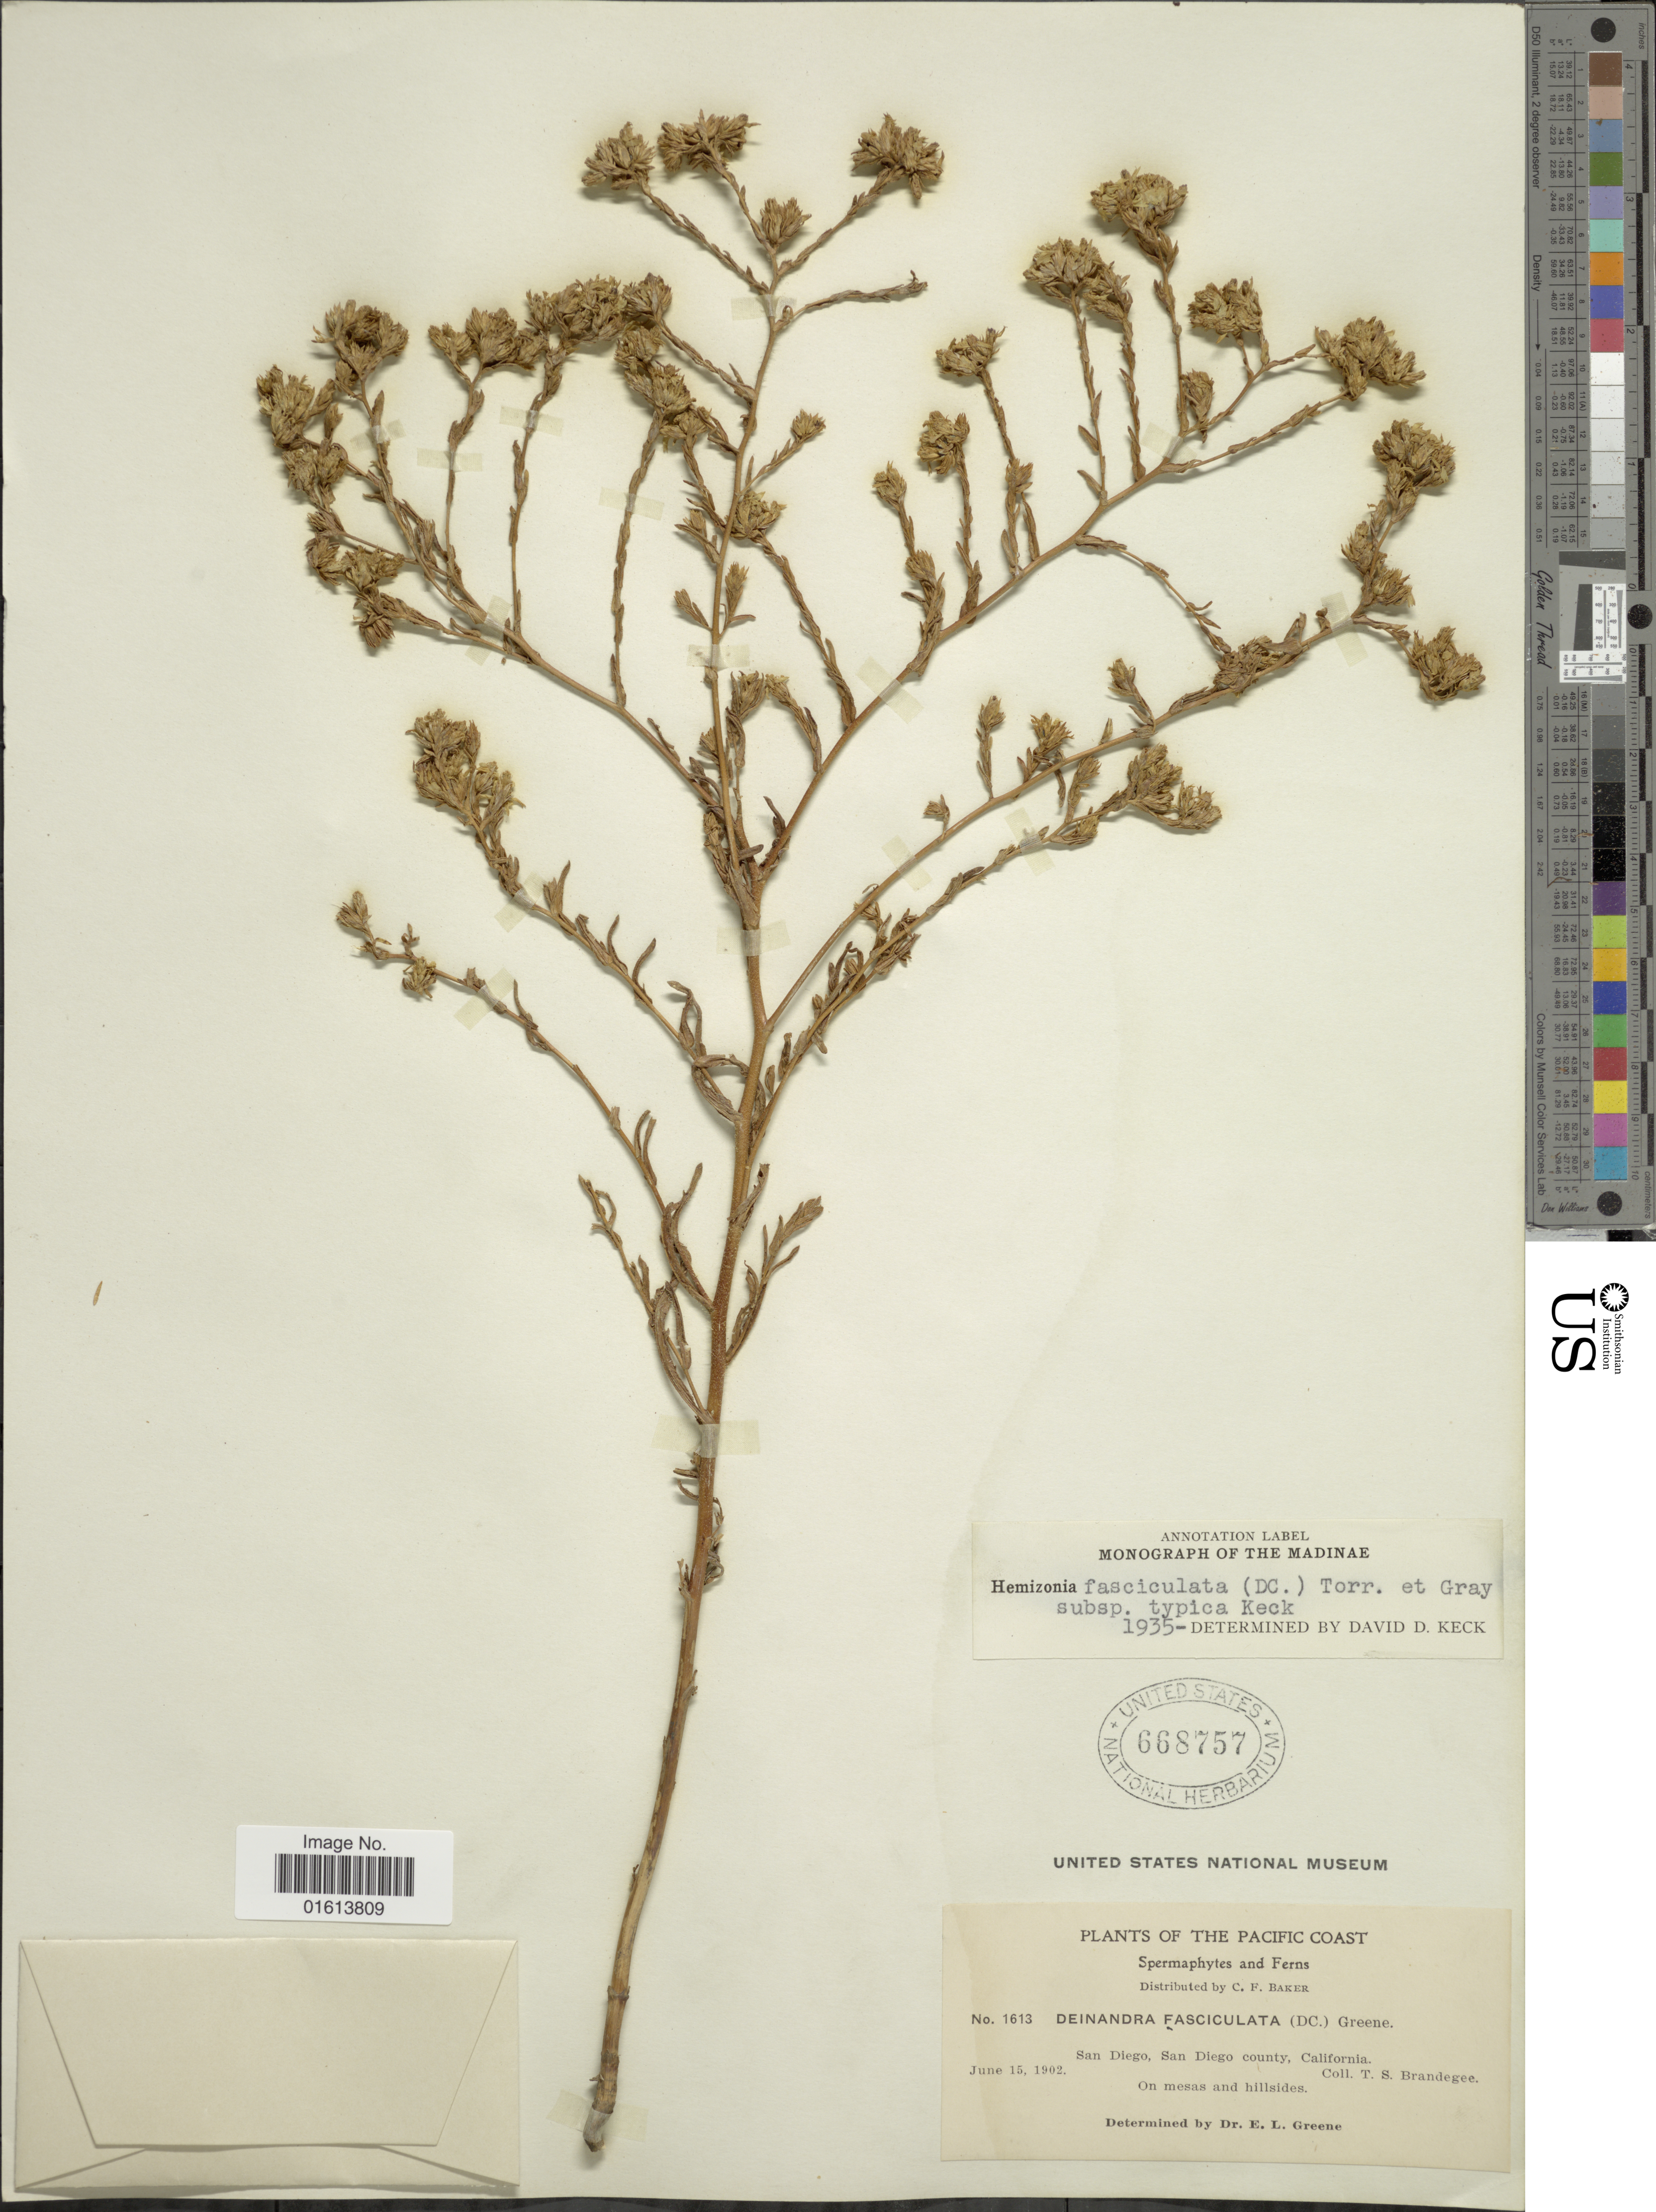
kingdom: Plantae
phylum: Tracheophyta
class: Magnoliopsida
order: Asterales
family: Asteraceae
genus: Deinandra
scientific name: Deinandra fasciculata subsp. fasciculata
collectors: T. S. Brandegee (herbarium)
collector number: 1613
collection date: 1902-06-15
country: United States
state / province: California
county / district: San Diego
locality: The Pacific Coast. San Diego, San Diego county, California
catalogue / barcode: US 668757